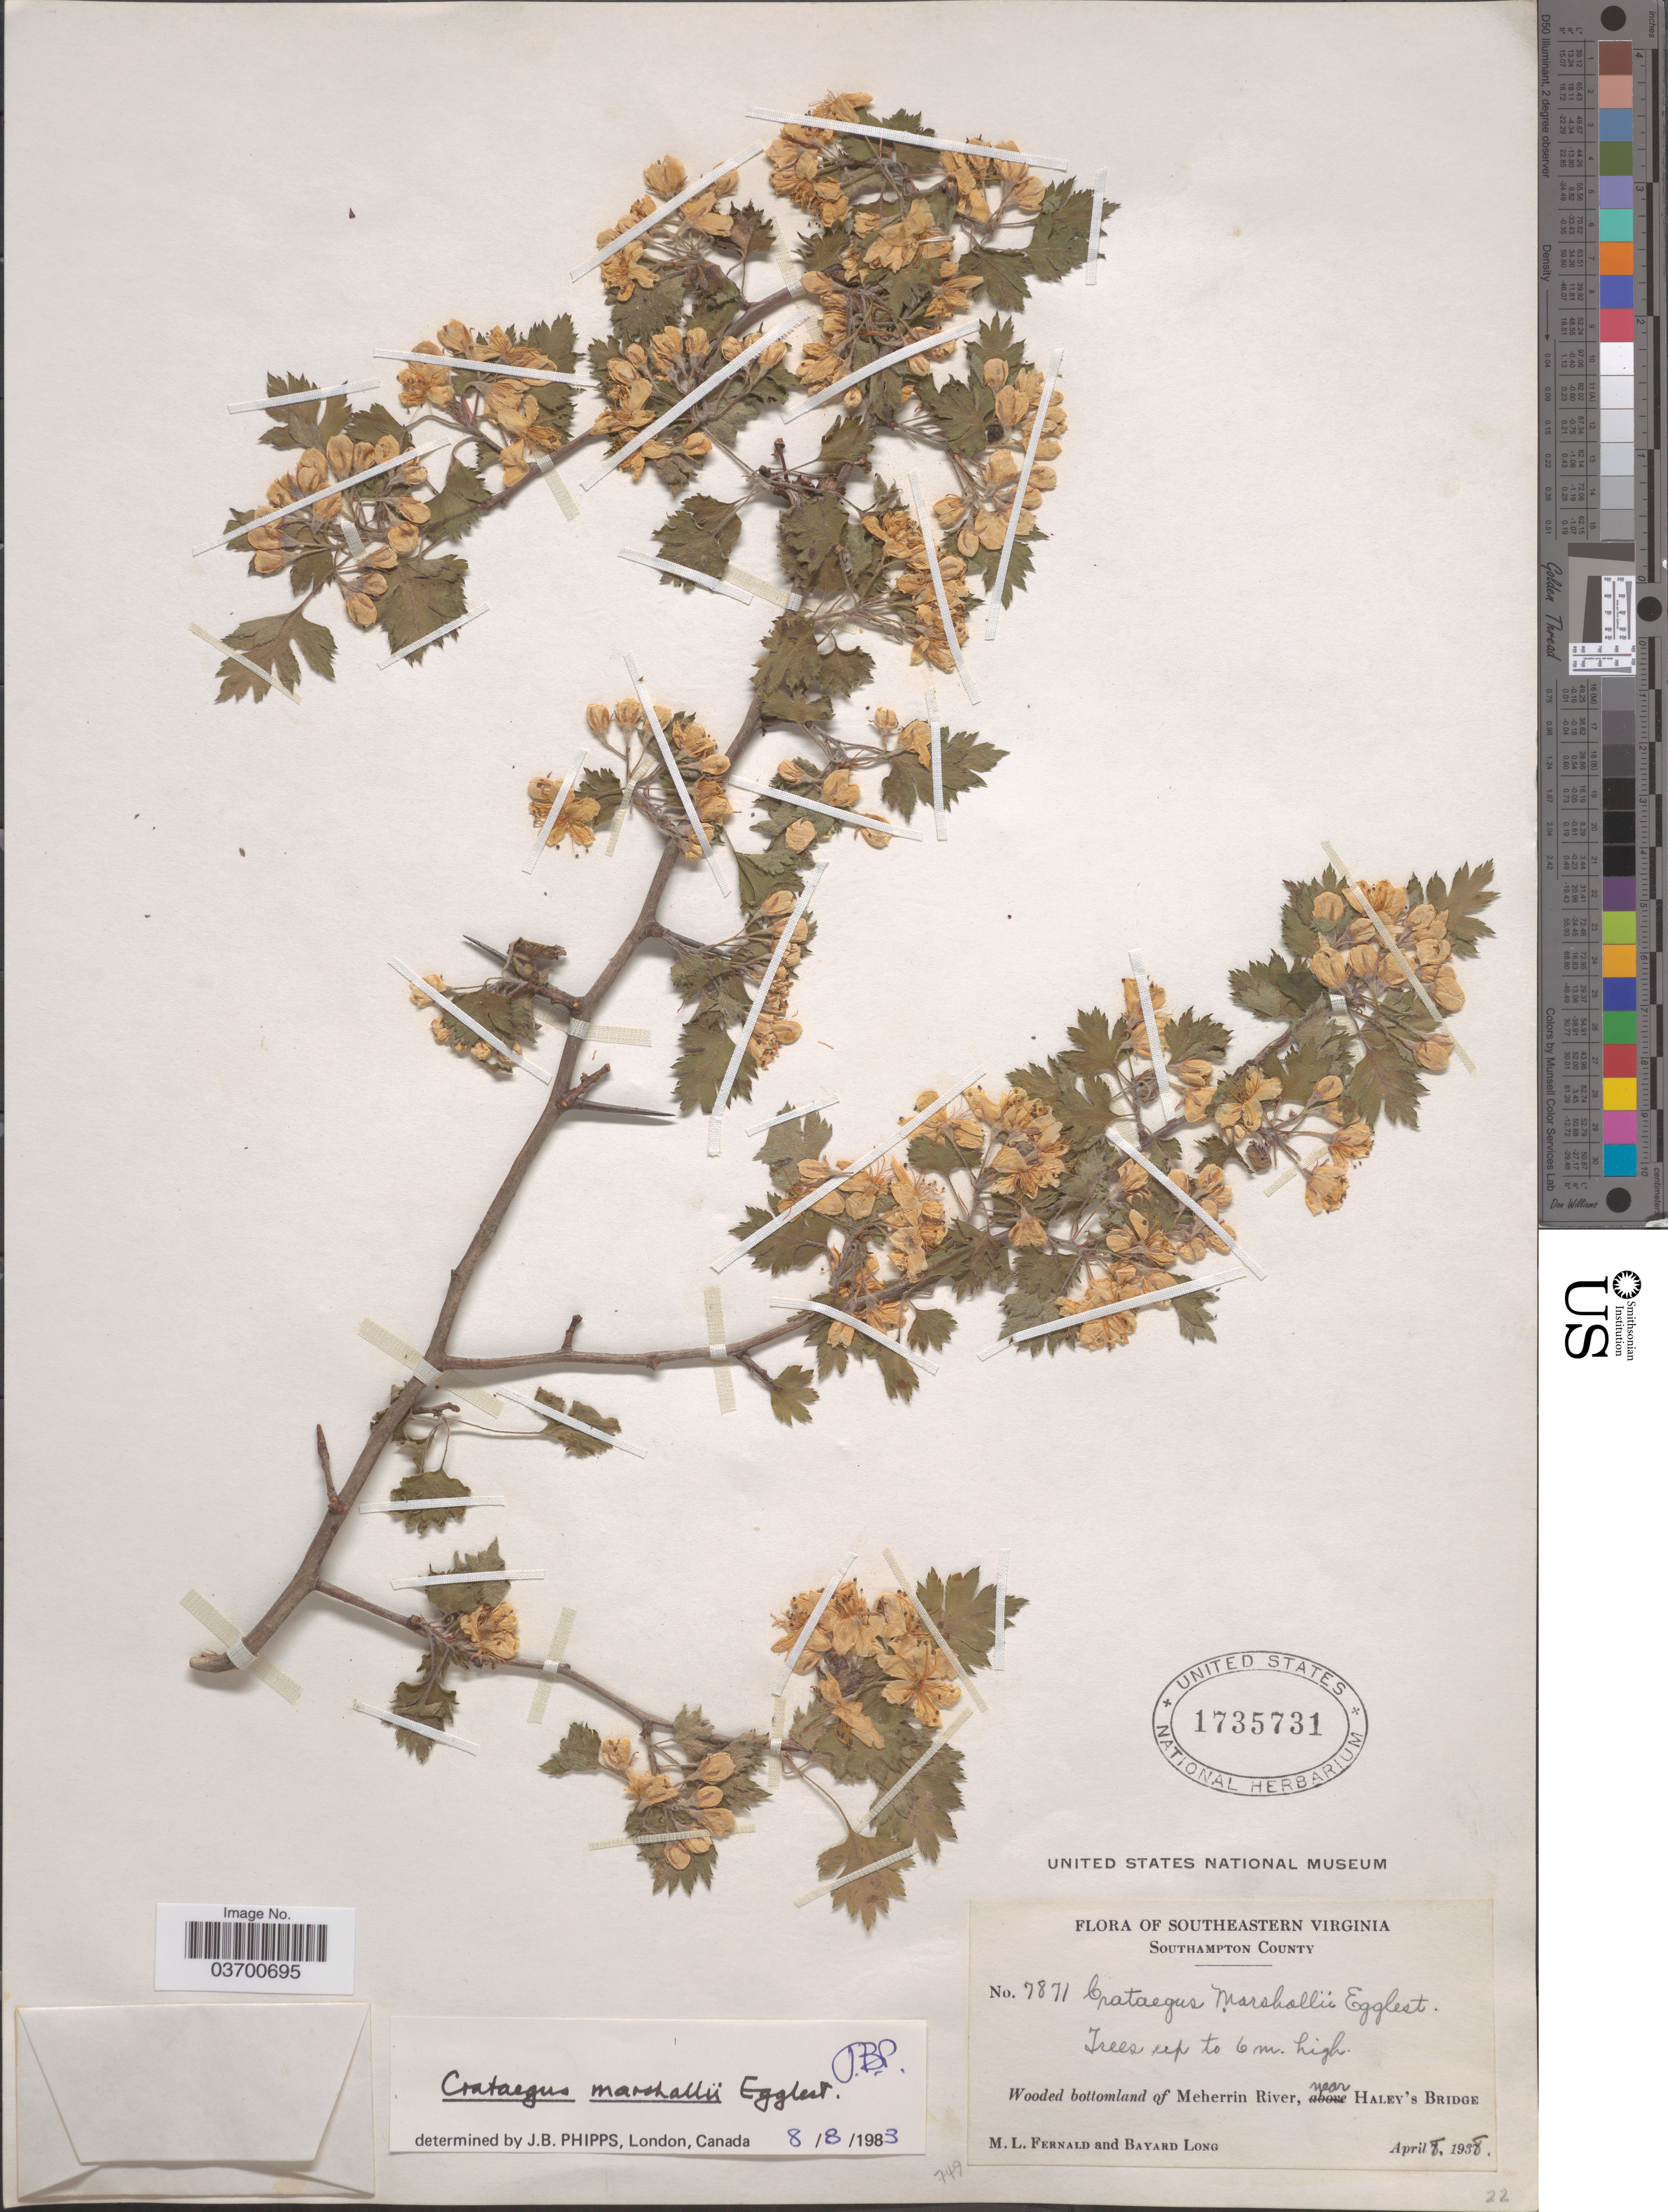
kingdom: Plantae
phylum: Tracheophyta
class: Magnoliopsida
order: Rosales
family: Rosaceae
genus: Crataegus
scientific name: Crataegus marshallii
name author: Eggl.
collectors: M. L. Fernald & B. Long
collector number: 7871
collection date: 1938-04-08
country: United States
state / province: Virginia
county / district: Southampton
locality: Southeastern Virginia. Southampton County. Wooded bottomland of Meherrin River, near Haley's Bridge.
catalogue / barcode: US 1735731